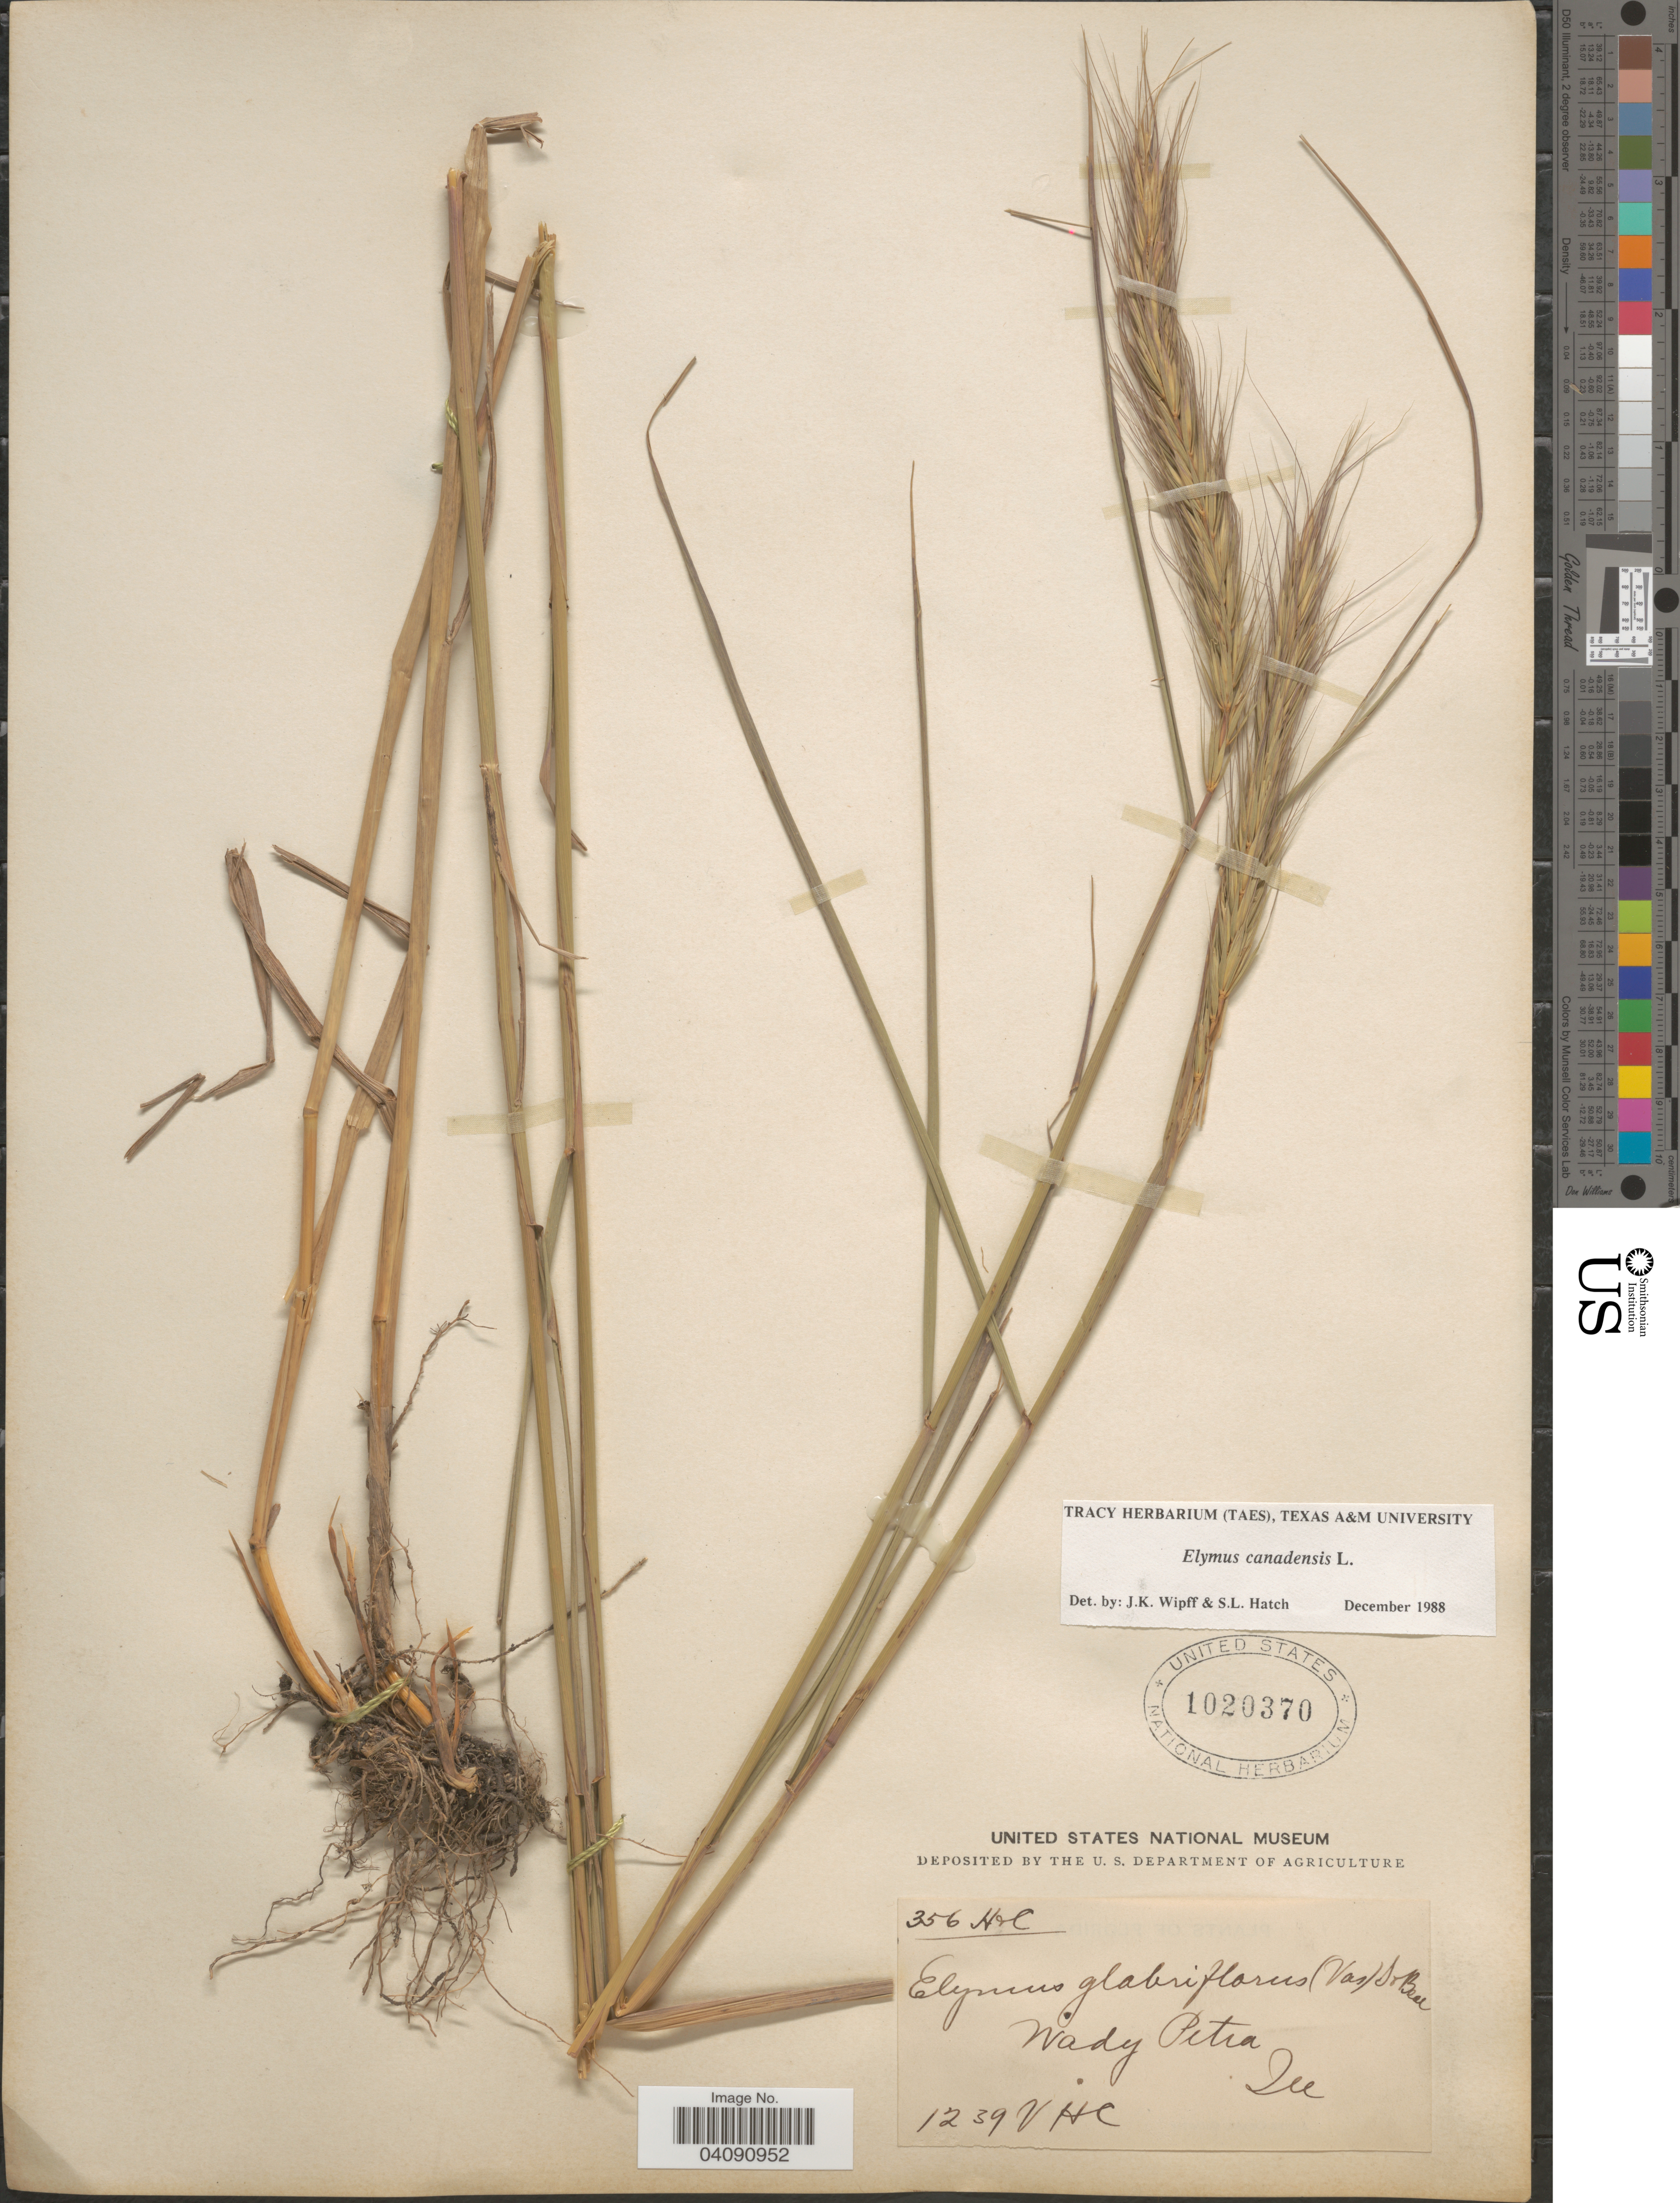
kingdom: Plantae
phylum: Tracheophyta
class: Liliopsida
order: Poales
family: Poaceae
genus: Elymus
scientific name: Elymus canadensis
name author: L.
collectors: V. H. C.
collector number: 1239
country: United States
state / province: Illinois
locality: Wady Petra.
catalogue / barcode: US 1020370